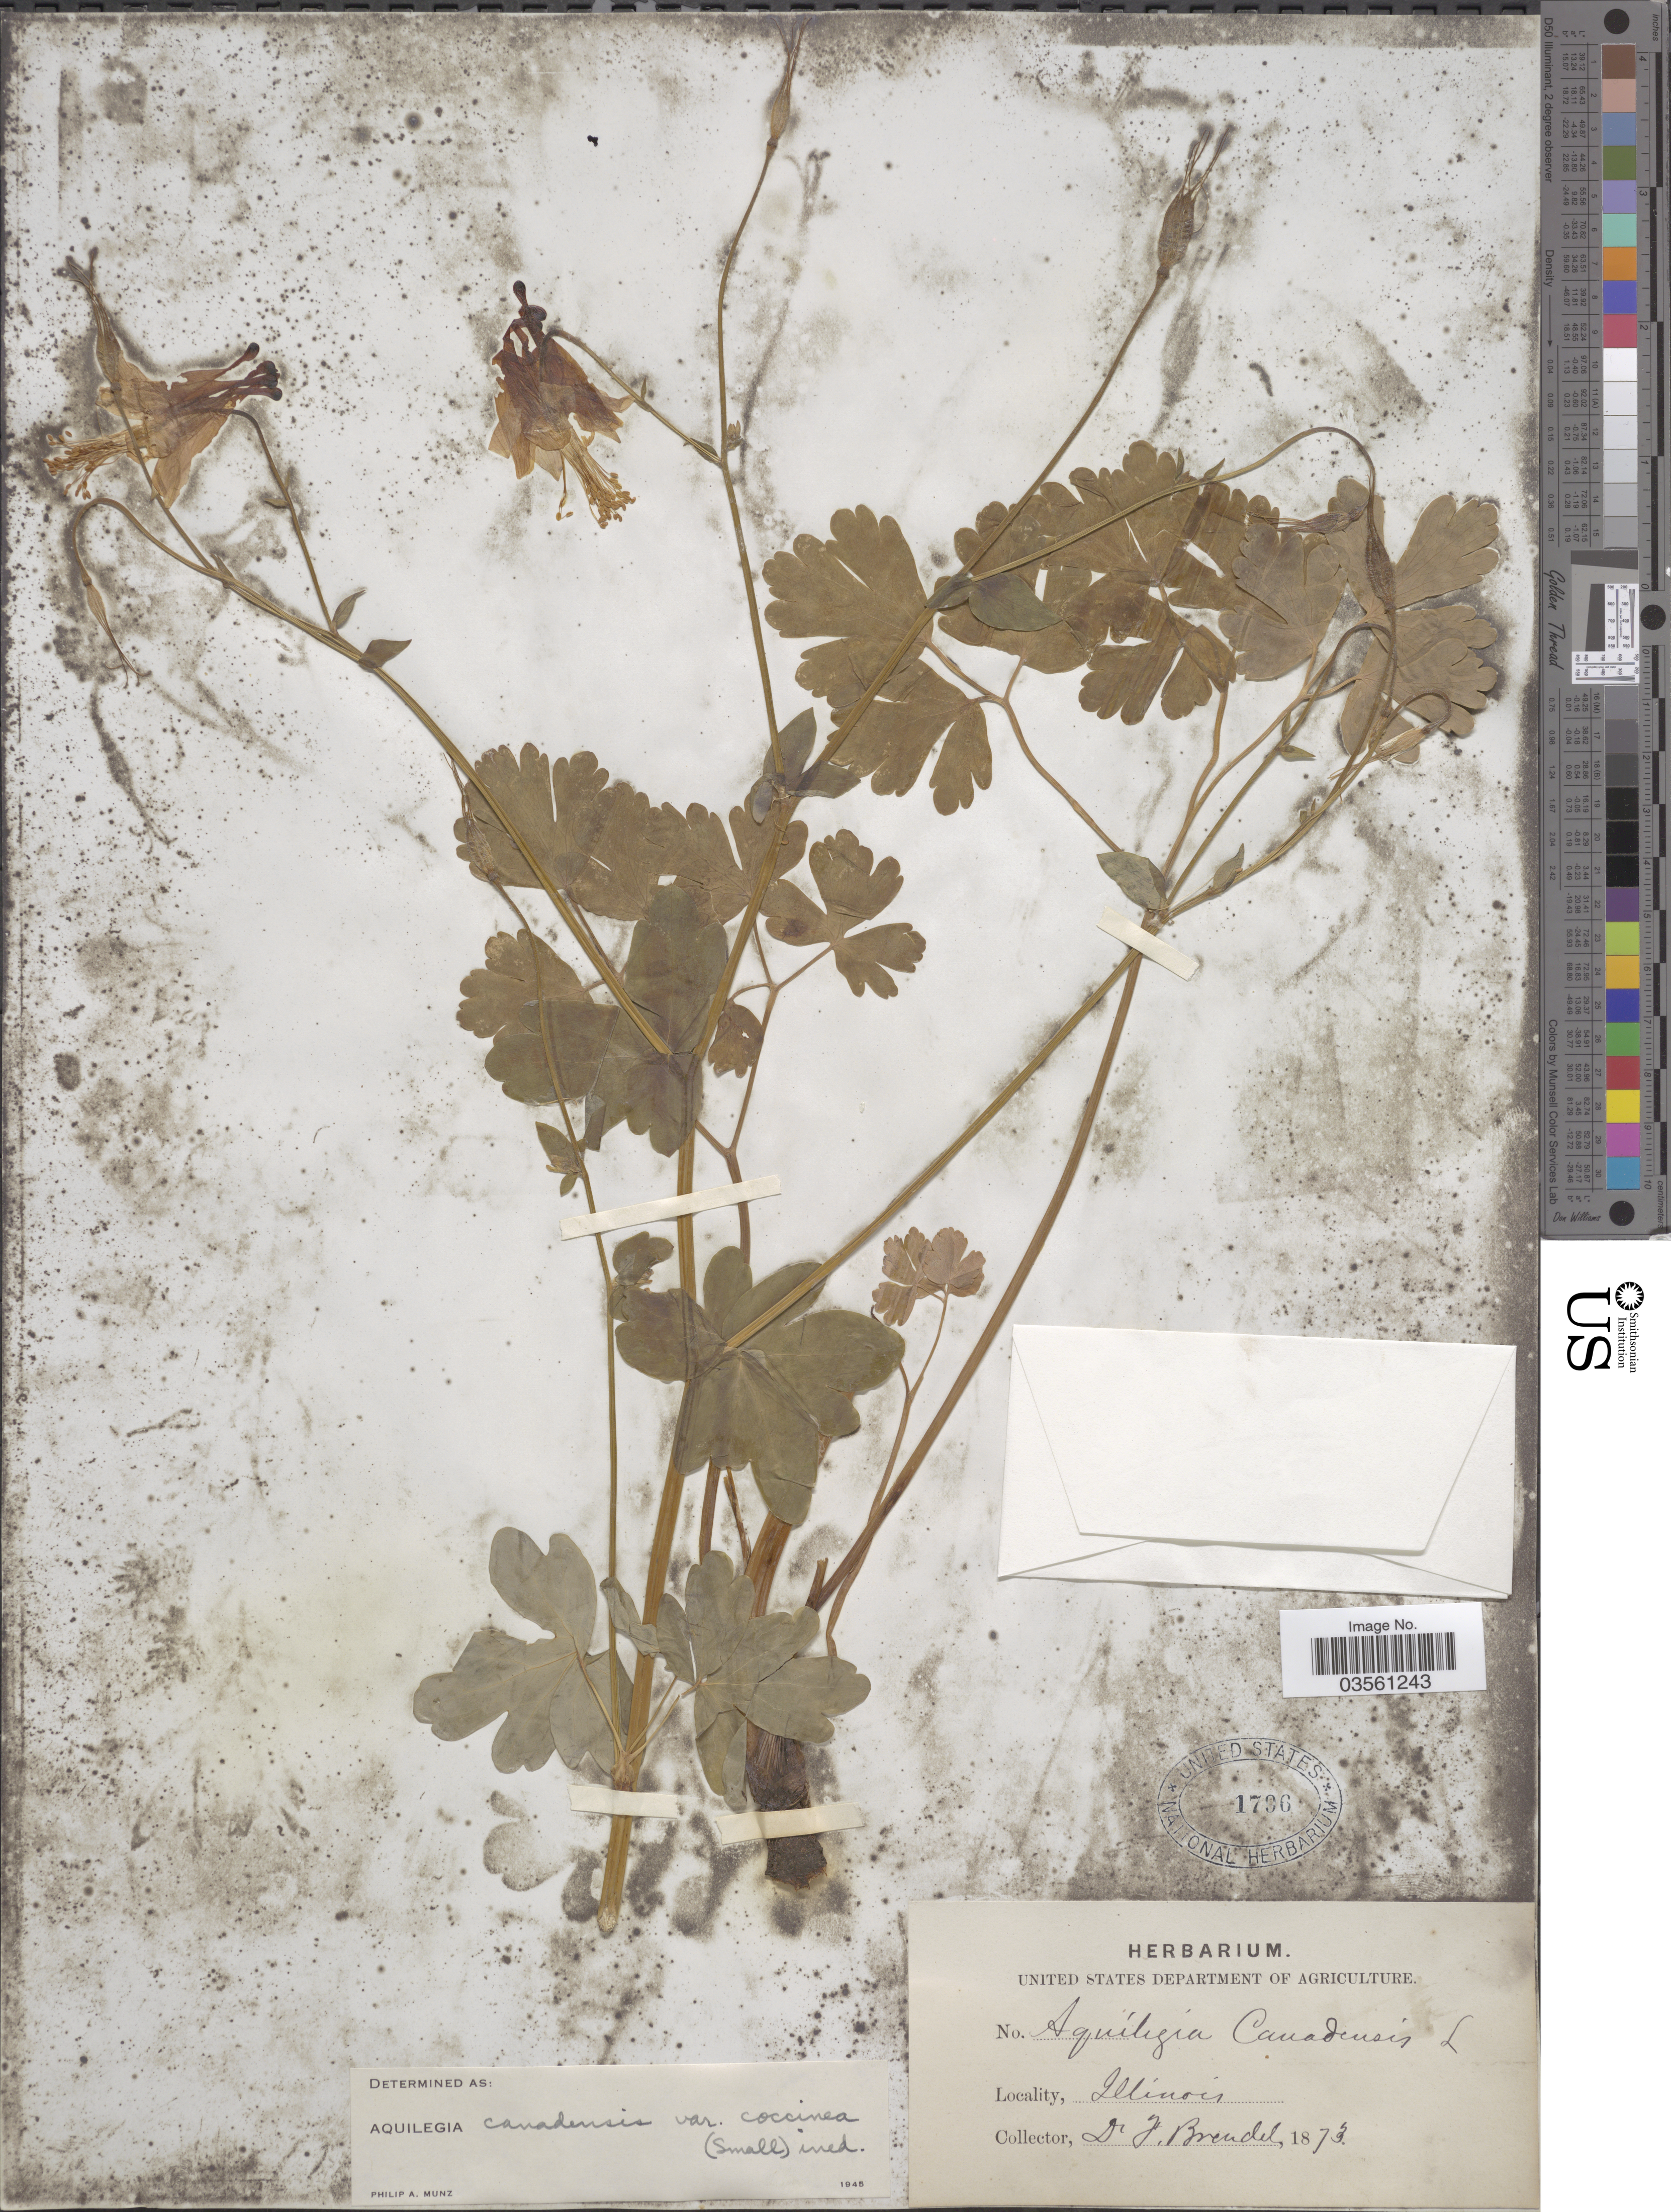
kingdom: Plantae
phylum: Tracheophyta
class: Magnoliopsida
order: Ranunculales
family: Ranunculaceae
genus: Aquilegia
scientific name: Aquilegia canadensis var. coccinea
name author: (Small) Munz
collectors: F. Brendel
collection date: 1873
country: United States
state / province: Illinois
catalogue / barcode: US 1706